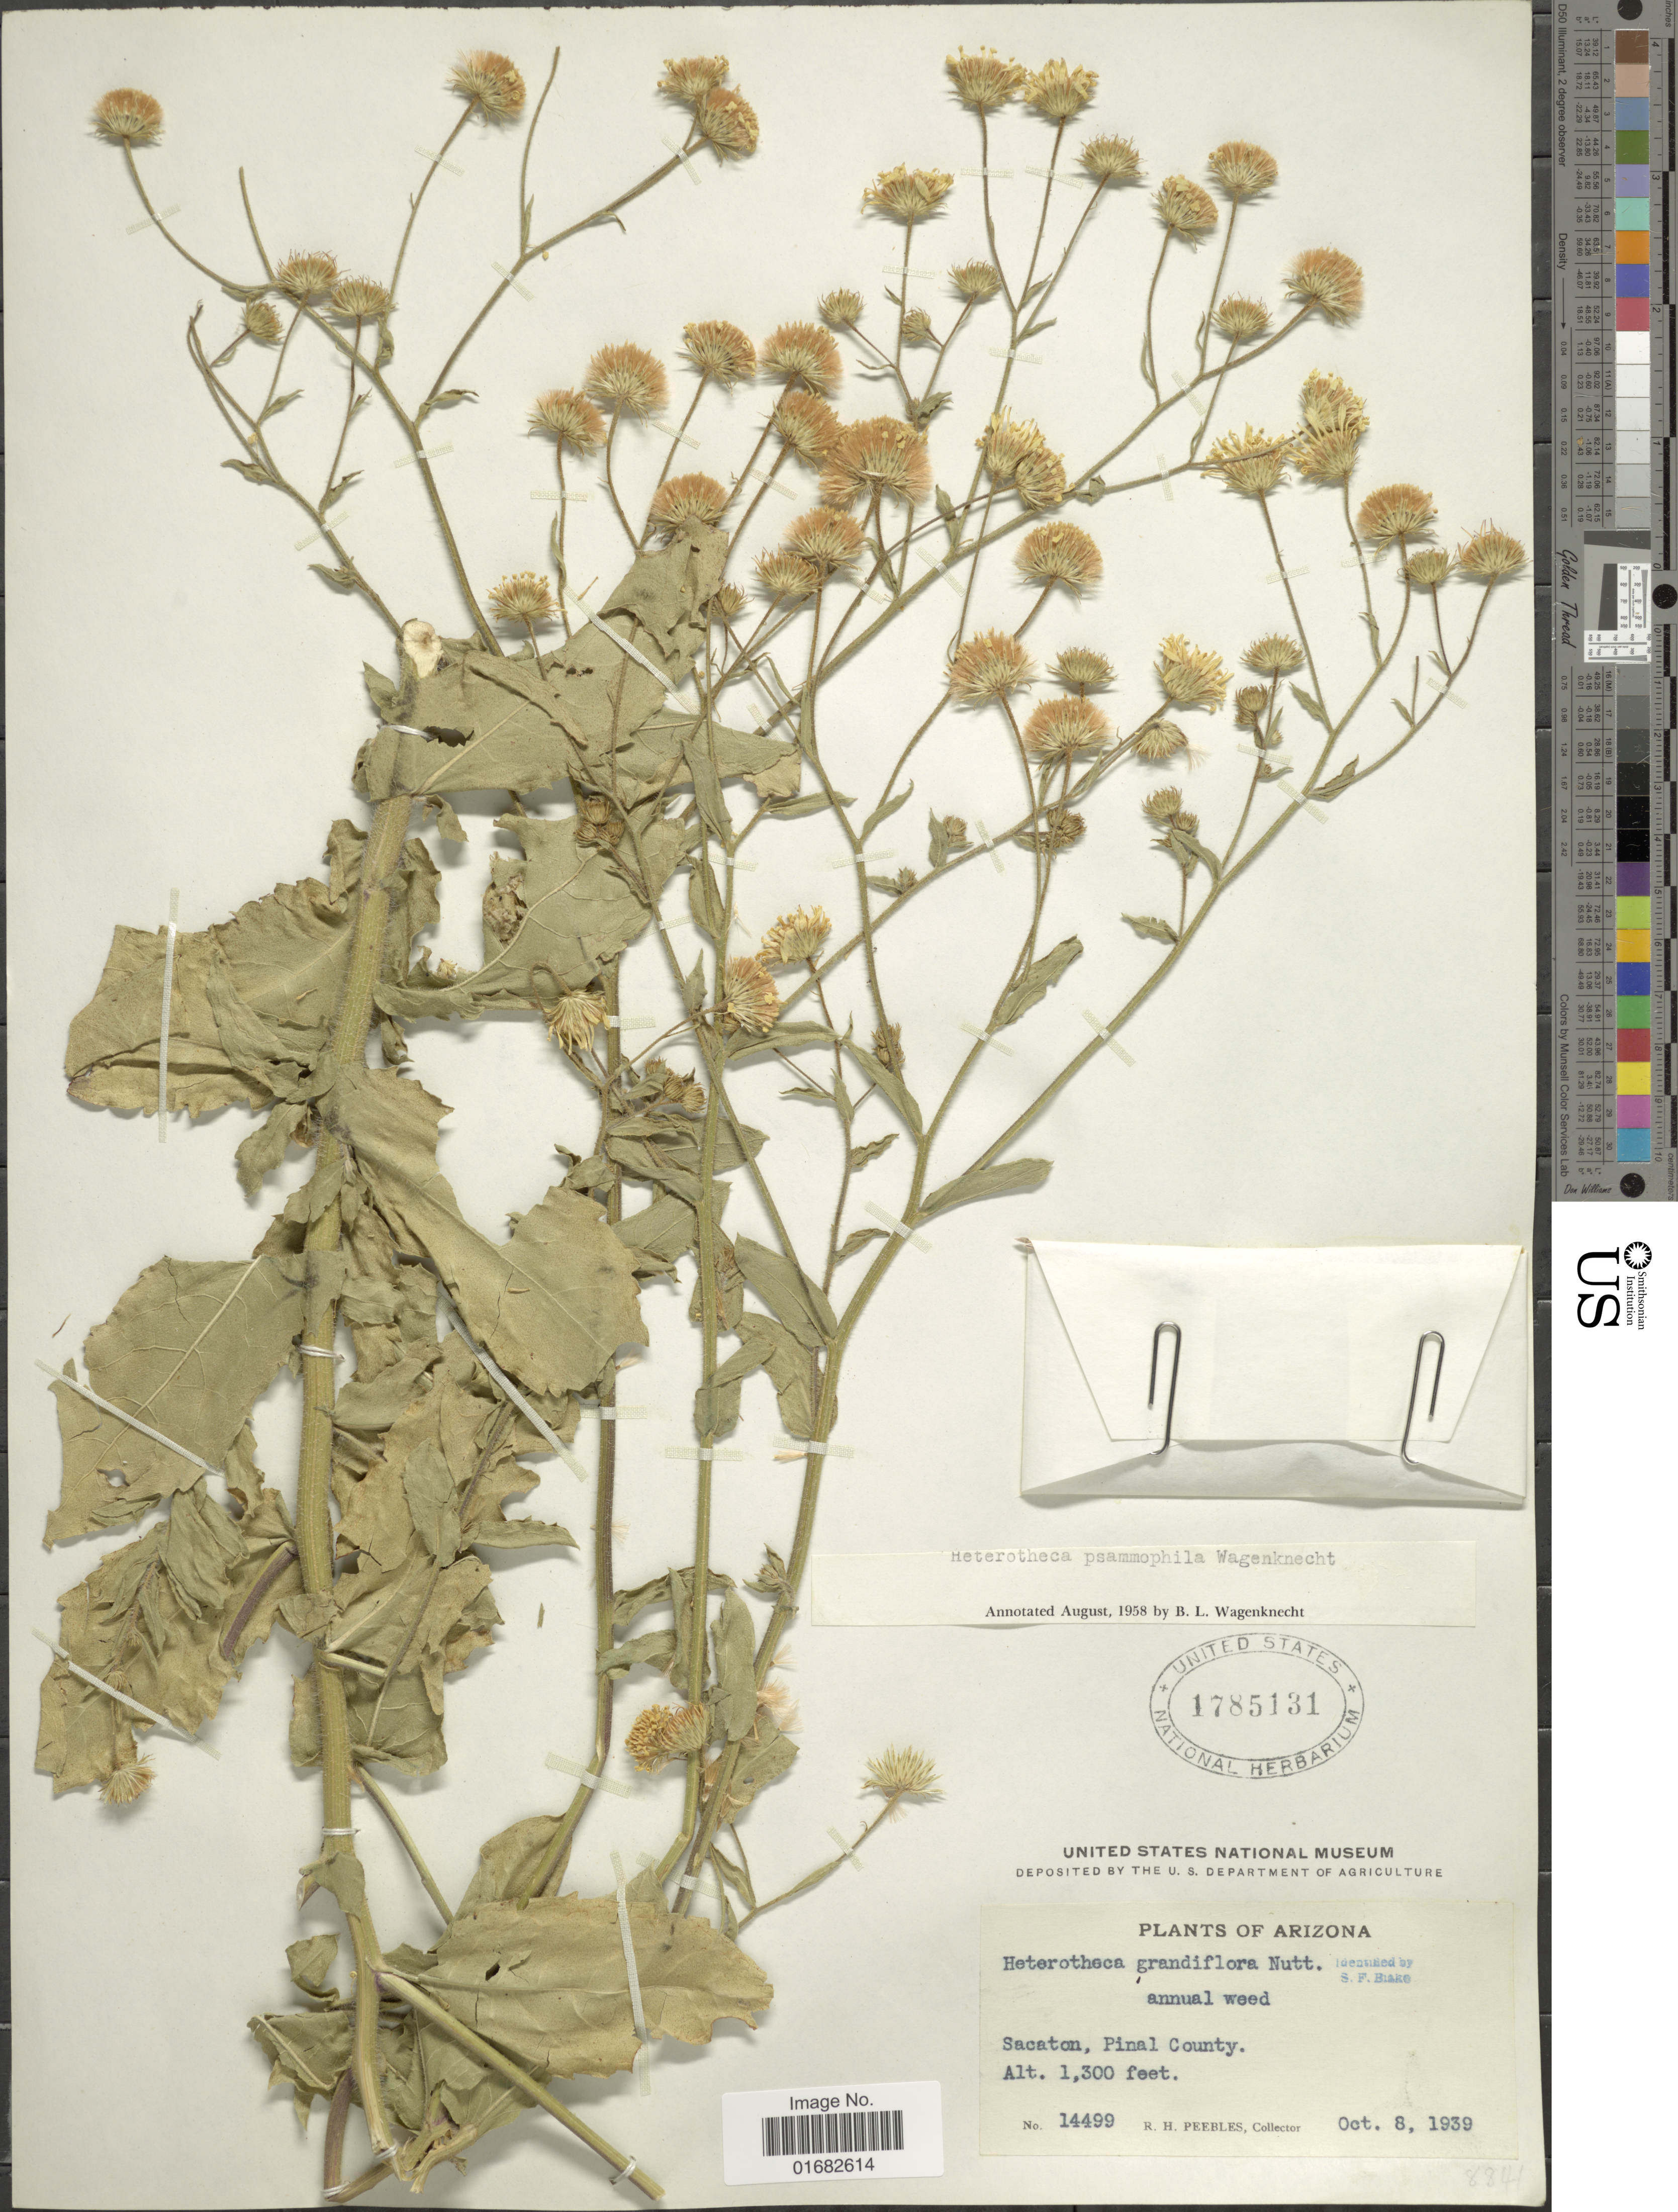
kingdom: Plantae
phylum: Tracheophyta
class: Magnoliopsida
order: Asterales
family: Asteraceae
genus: Heterotheca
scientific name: Heterotheca psammophila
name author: B. Wagenkn.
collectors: R. H. Peebles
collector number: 14499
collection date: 1939-10-08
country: United States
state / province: Arizona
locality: Sacaton, Pinal County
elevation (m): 396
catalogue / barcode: US 1785131